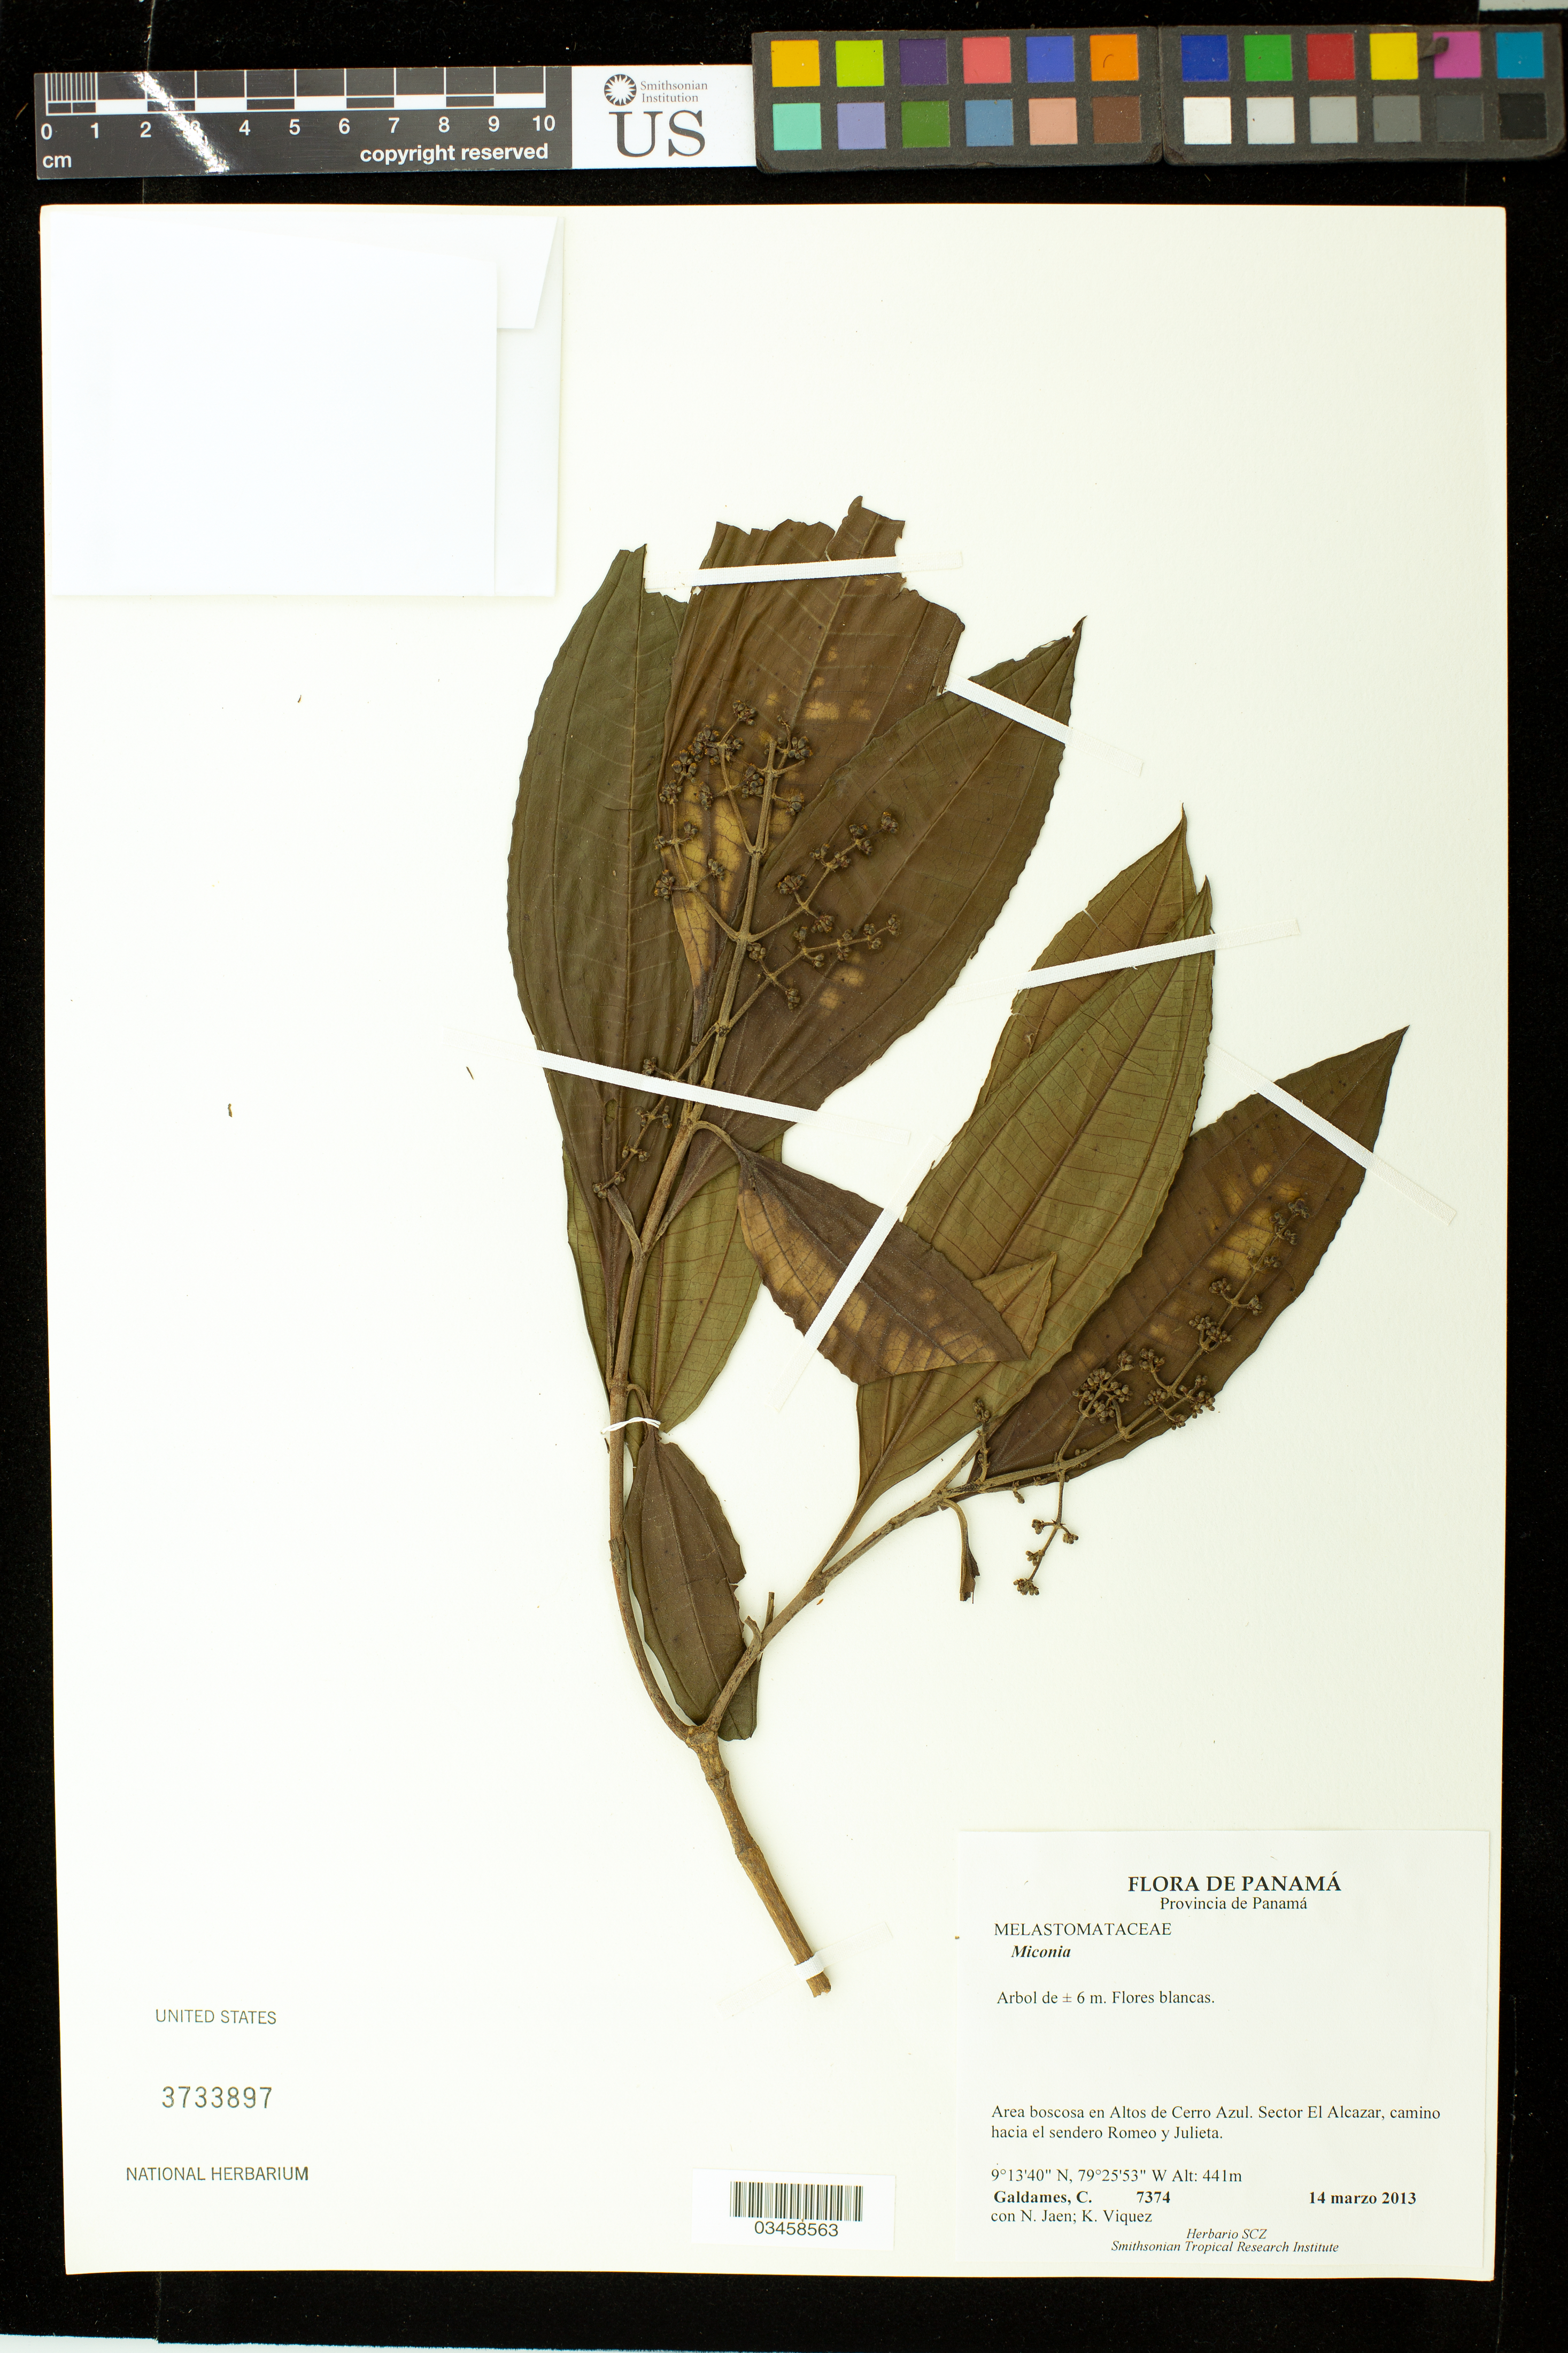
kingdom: Plantae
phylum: Tracheophyta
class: Magnoliopsida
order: Myrtales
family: Melastomataceae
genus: Miconia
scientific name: Miconia sp.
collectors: C. Galdames, N. Jaén & K. Viquez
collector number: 7374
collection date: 2013-03-14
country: Panama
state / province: Panamá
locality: Altos de Cerro Azul. Sector El Alcazar, camino hacia el sendero Romeo y Julieta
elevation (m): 441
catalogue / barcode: US 3733897